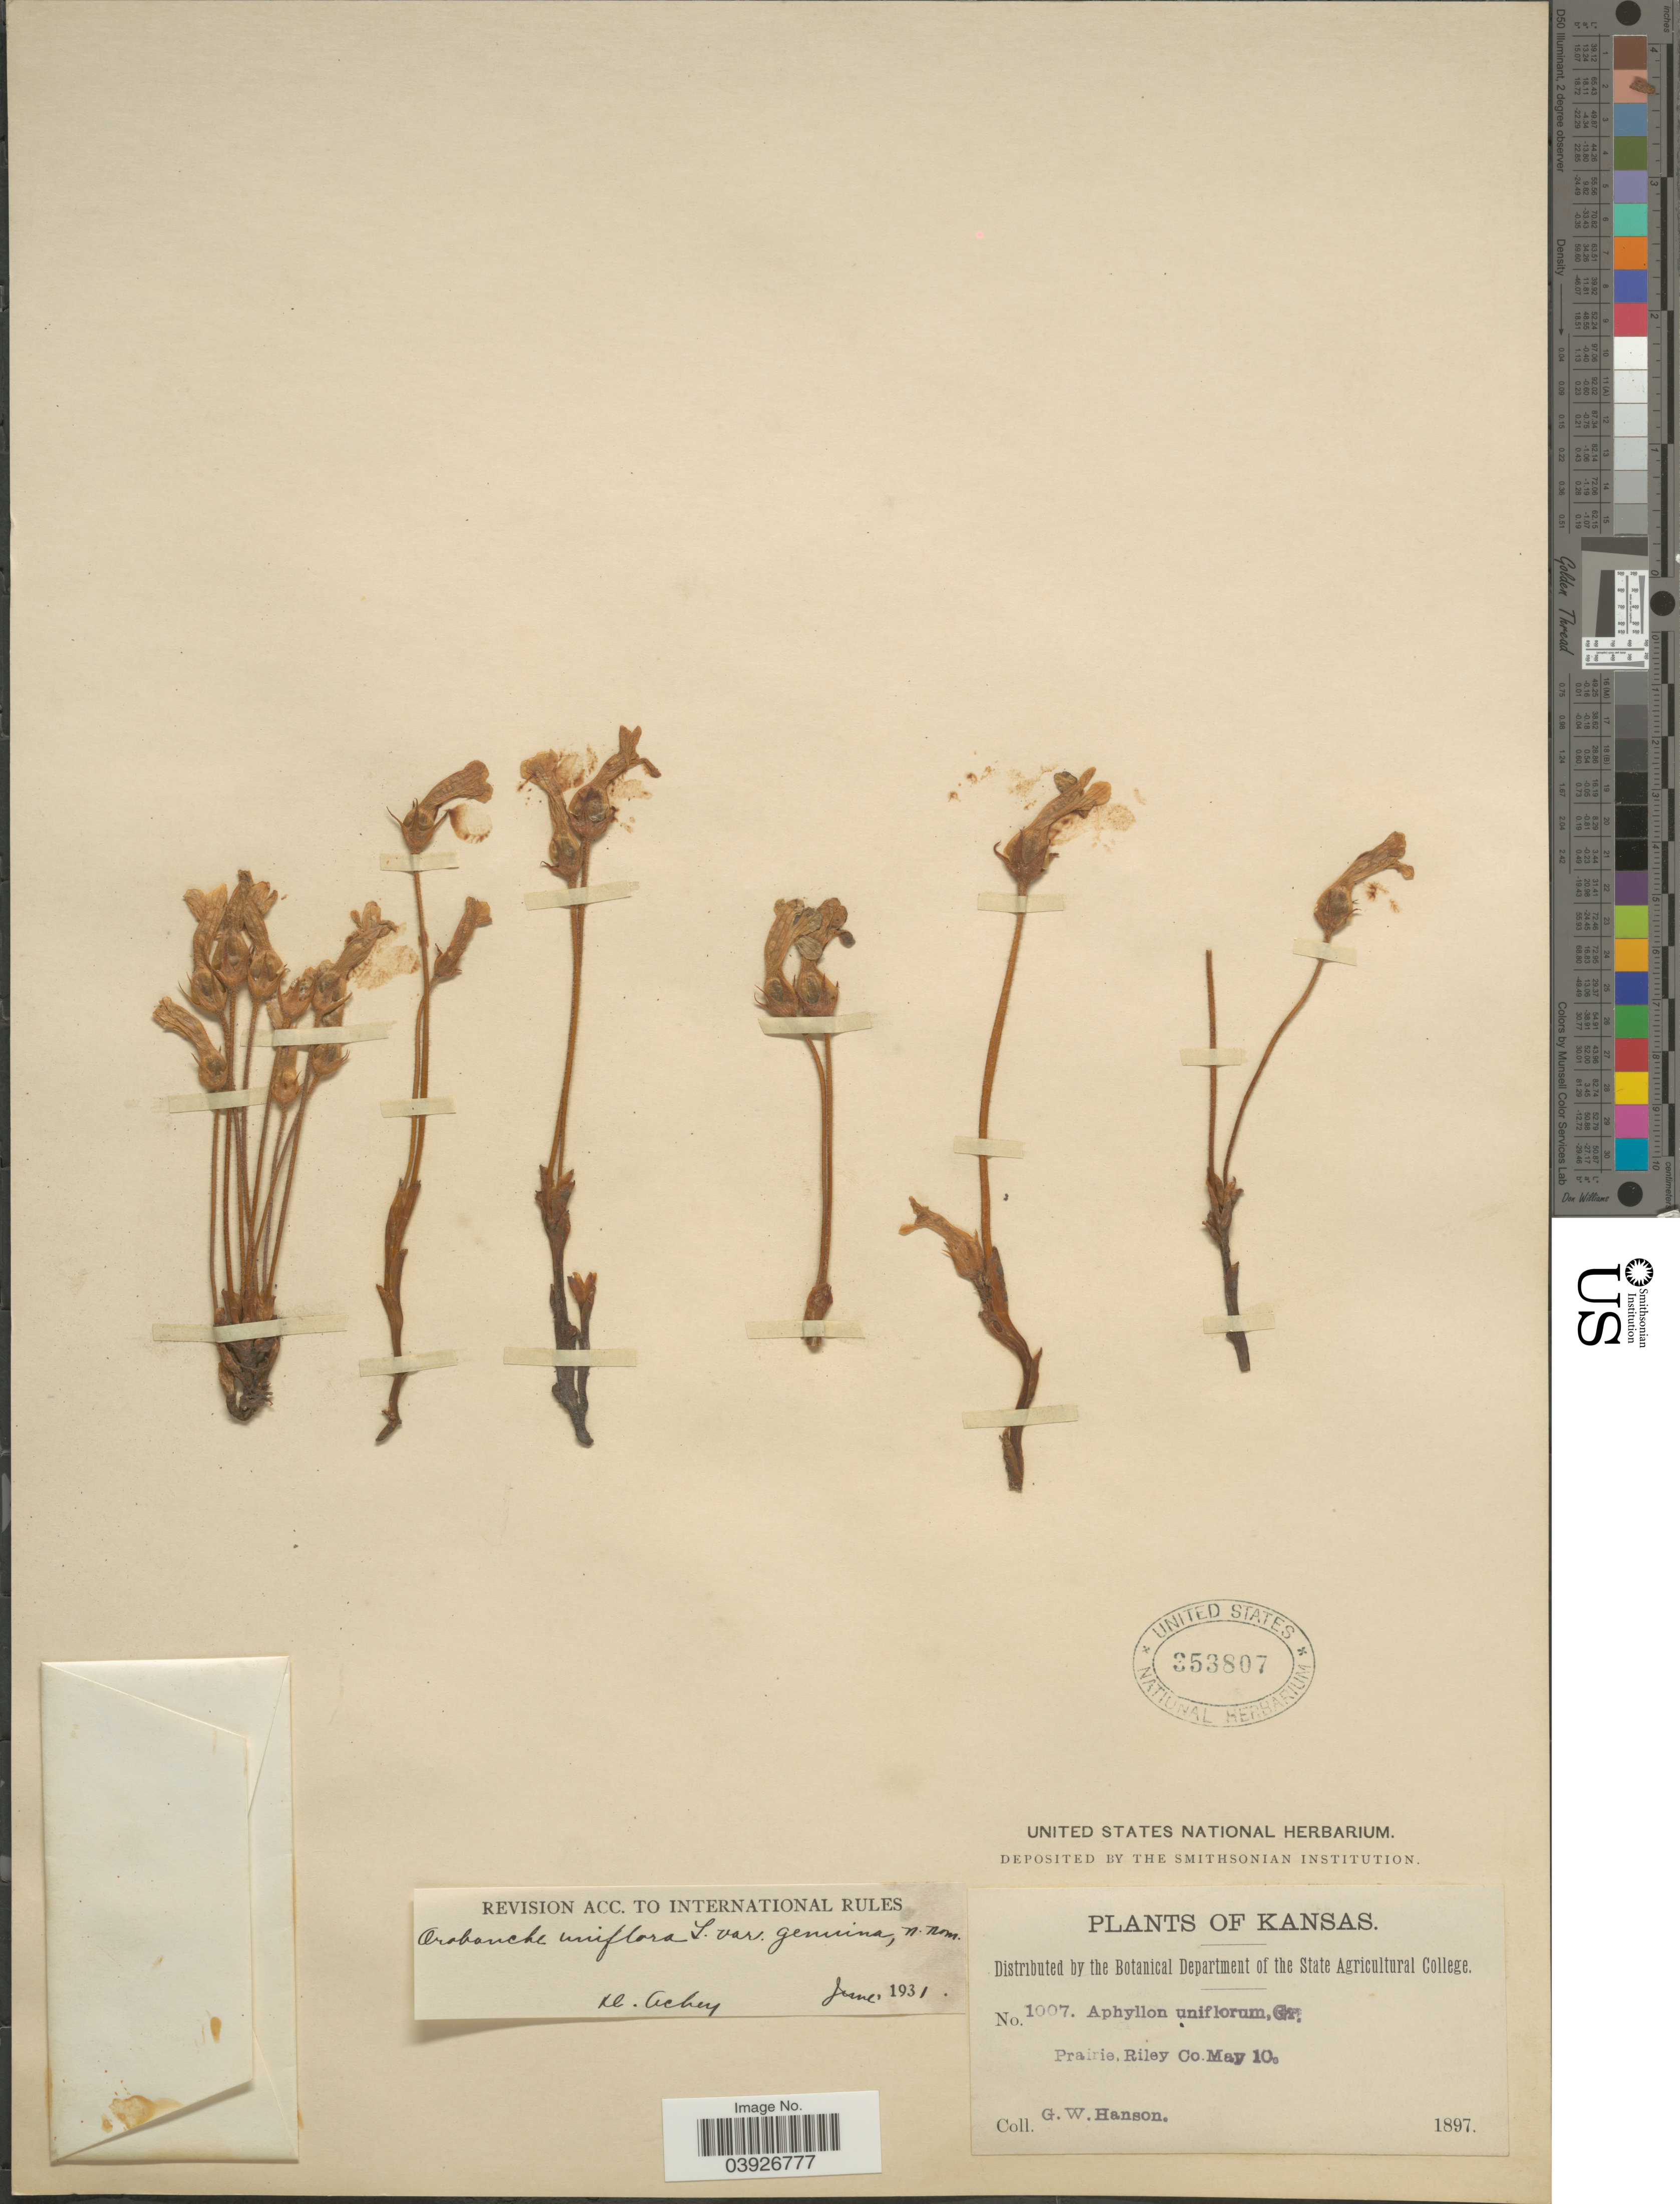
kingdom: Plantae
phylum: Tracheophyta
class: Magnoliopsida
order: Lamiales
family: Orobanchaceae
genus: Aphyllon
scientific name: Aphyllon uniflorum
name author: A. Gray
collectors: G. Hanson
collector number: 1007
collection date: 1897-05-10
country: United States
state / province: Kansas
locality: Prairie, Riley Co.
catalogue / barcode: US 353807